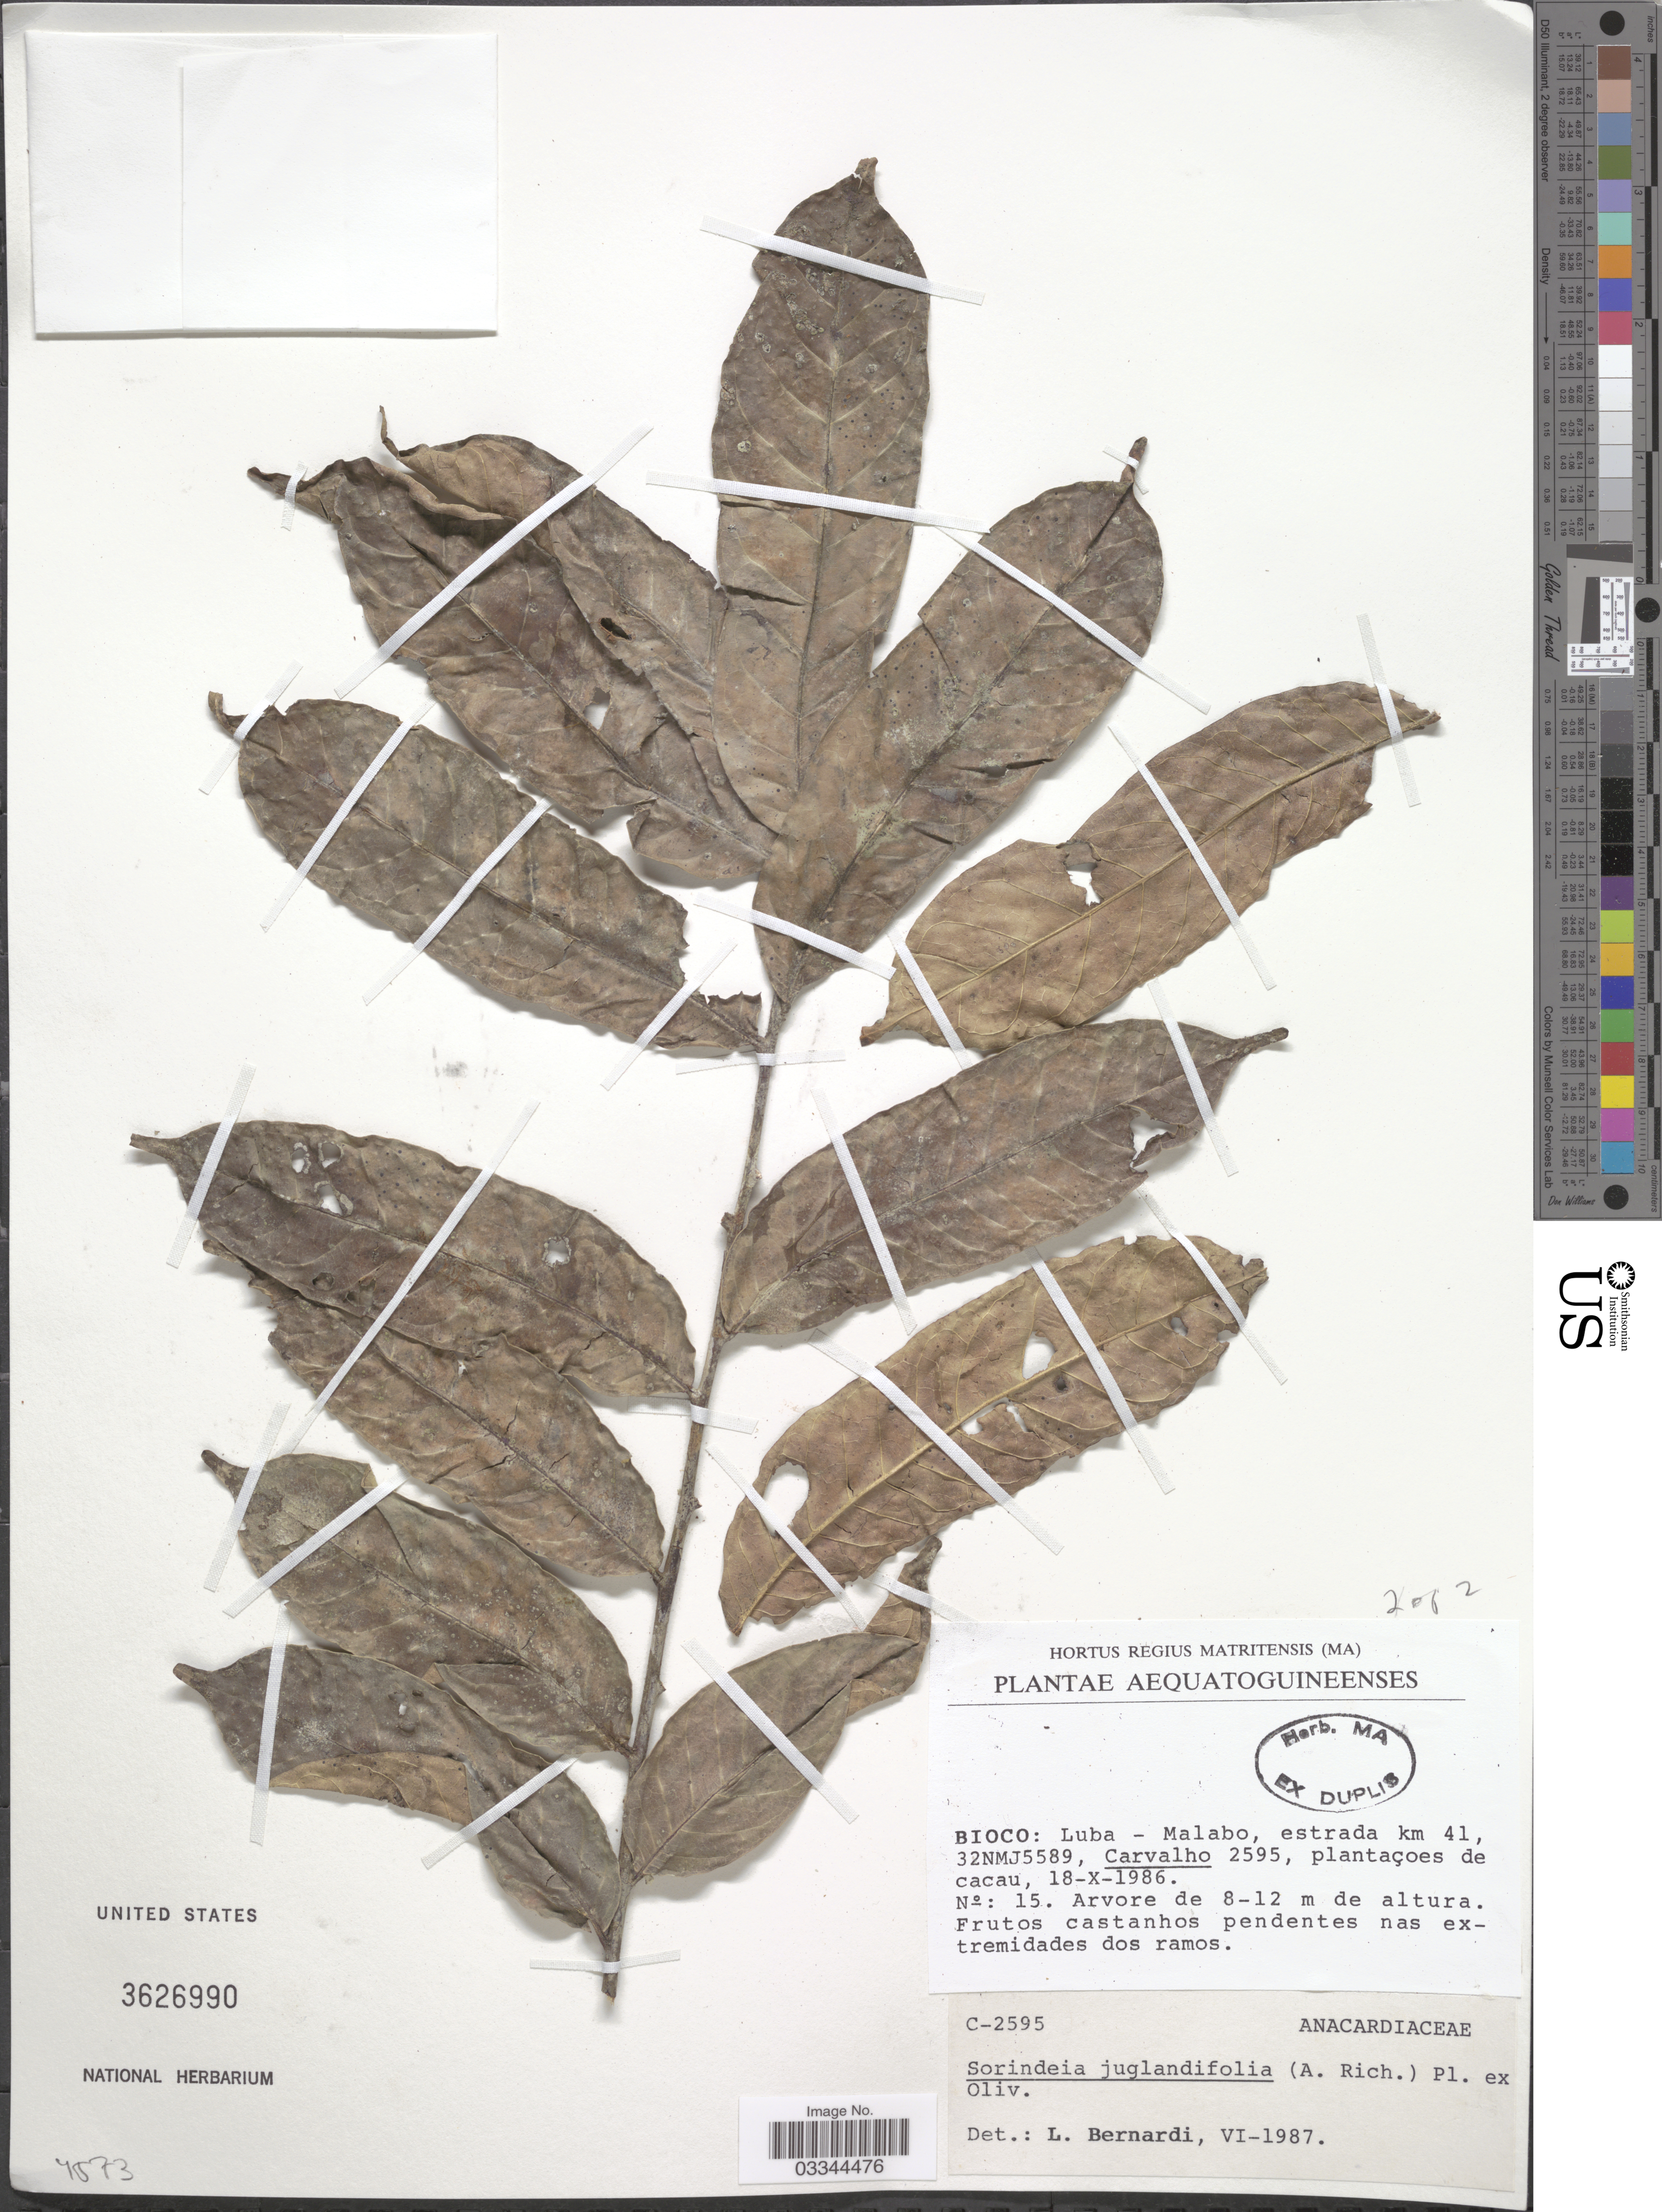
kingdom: Plantae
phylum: Tracheophyta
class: Magnoliopsida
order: Sapindales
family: Anacardiaceae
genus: Sorindeia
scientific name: Sorindeia juglandifolia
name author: (A. Rich.) Planch. ex Oliv.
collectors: Carvalho, --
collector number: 2595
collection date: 1986-10-18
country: Equatorial Guinea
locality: Bioco: Luba - Malabo, estrada km 41, 32NMJ5589.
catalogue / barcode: US 3626990